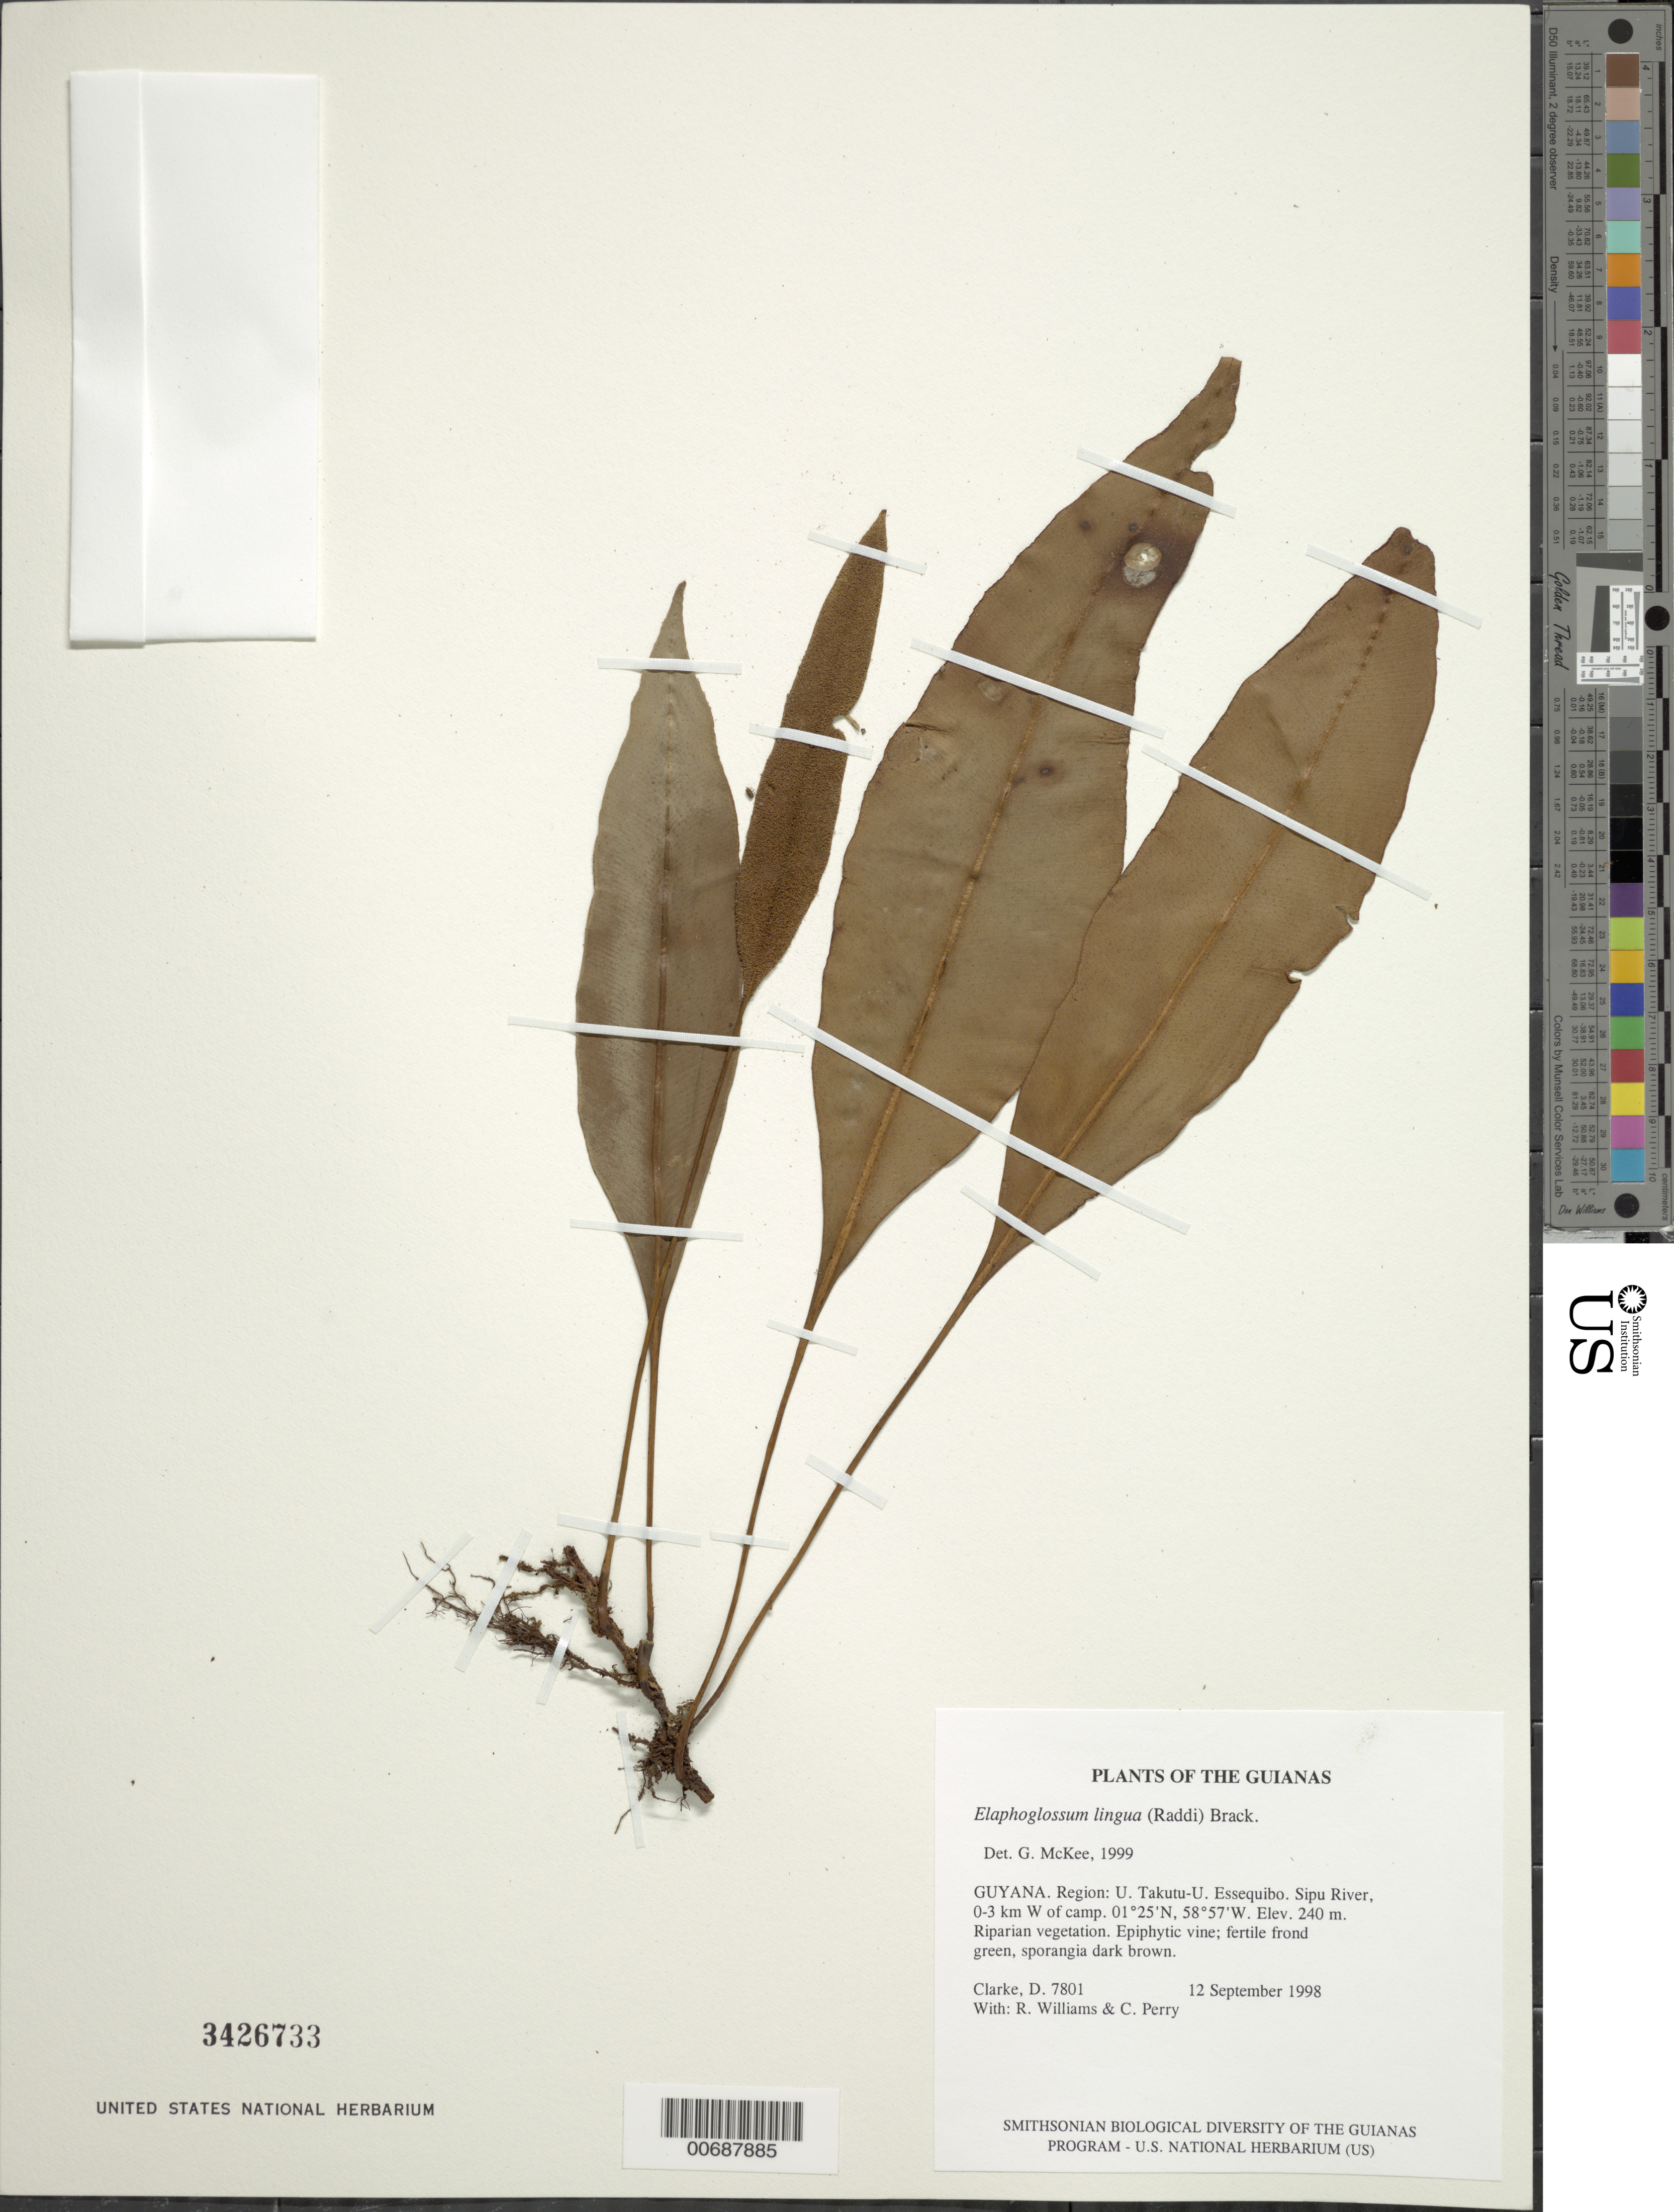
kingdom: Plantae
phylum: Tracheophyta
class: Polypodiopsida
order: Polypodiales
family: Dryopteridaceae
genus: Elaphoglossum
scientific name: Elaphoglossum lingua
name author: (C. Presl) Brack.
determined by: McKee, G. S., (US), NMNH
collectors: H. D. Clarke, R. Williams & C. Perry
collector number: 7801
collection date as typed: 12 September 1998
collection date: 1998-09-12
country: Guyana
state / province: U. Takutu-U. Essequibo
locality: Sipu River, 0-3 km W of camp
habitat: Riparian vegetation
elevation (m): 240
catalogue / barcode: US 3426733